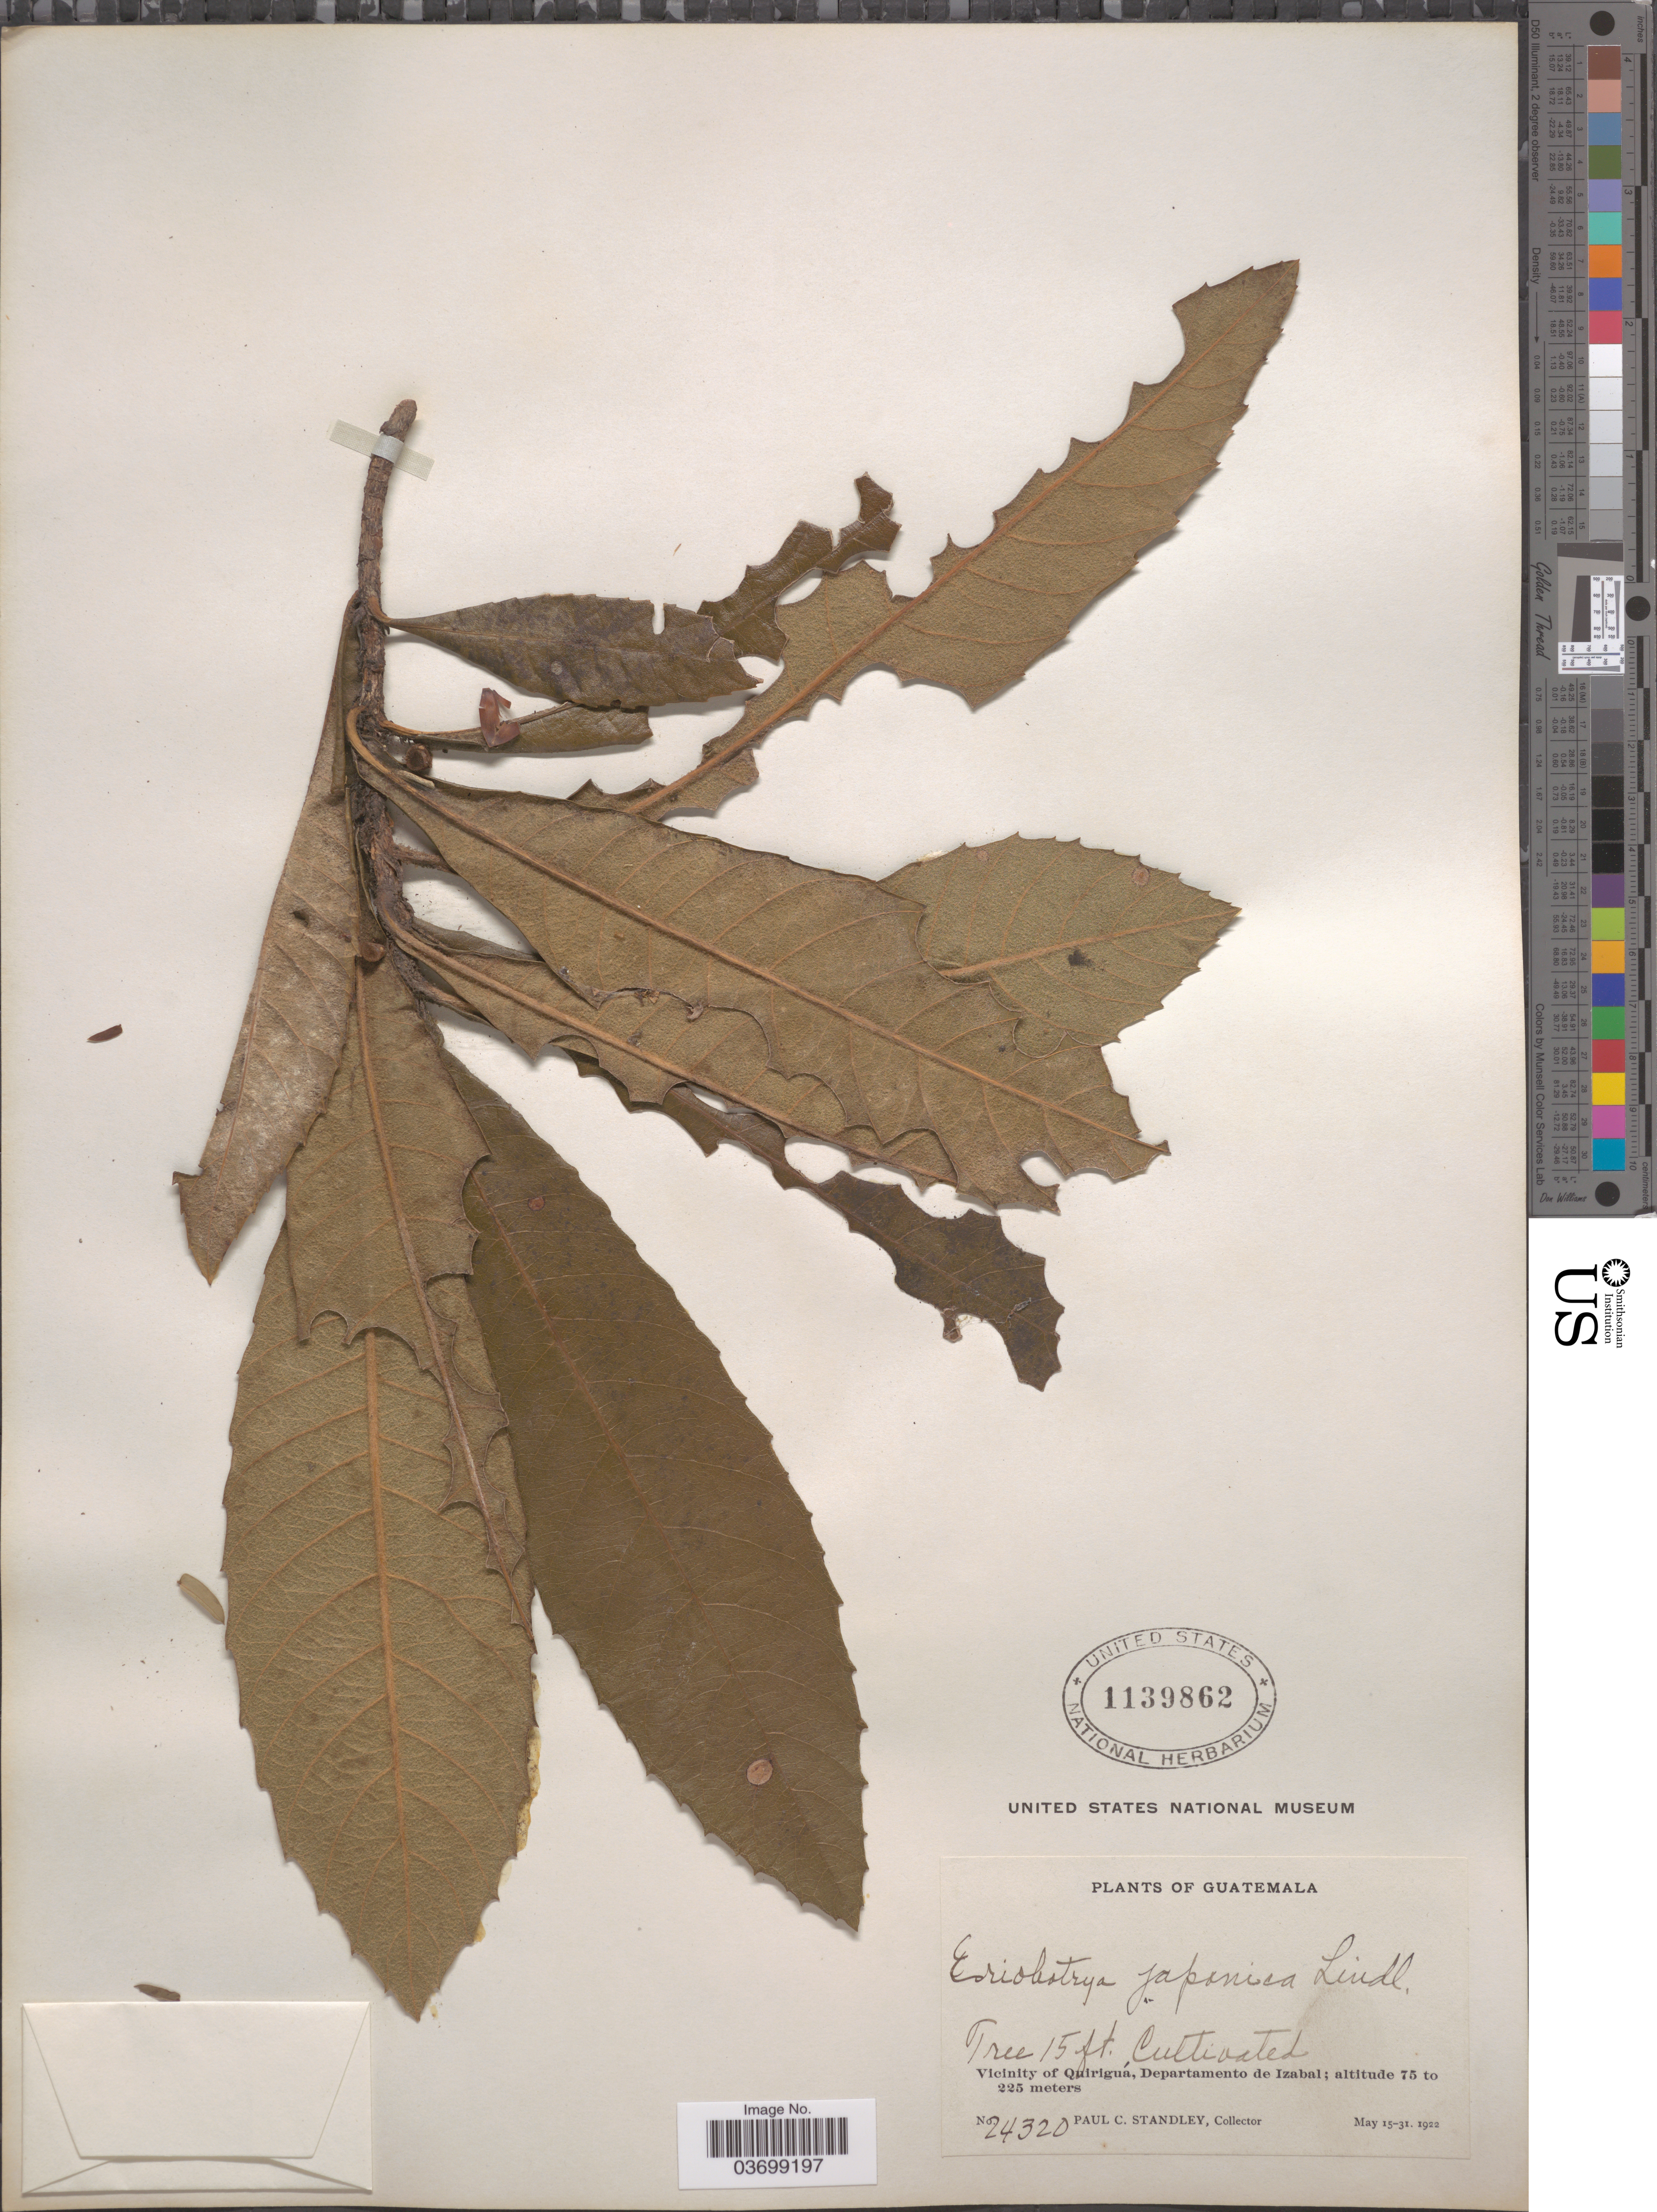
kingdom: Plantae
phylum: Tracheophyta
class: Magnoliopsida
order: Rosales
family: Rosaceae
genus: Rhaphiolepis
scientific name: Rhaphiolepis bibas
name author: (Lour.) Galasso & Banfi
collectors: P. C. Standley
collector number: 24320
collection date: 1922-05-15/1922-05-31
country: Guatemala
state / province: Izabal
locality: Vicinity of Quiriguá, Departamento de Izabal.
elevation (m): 75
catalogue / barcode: US 1139862